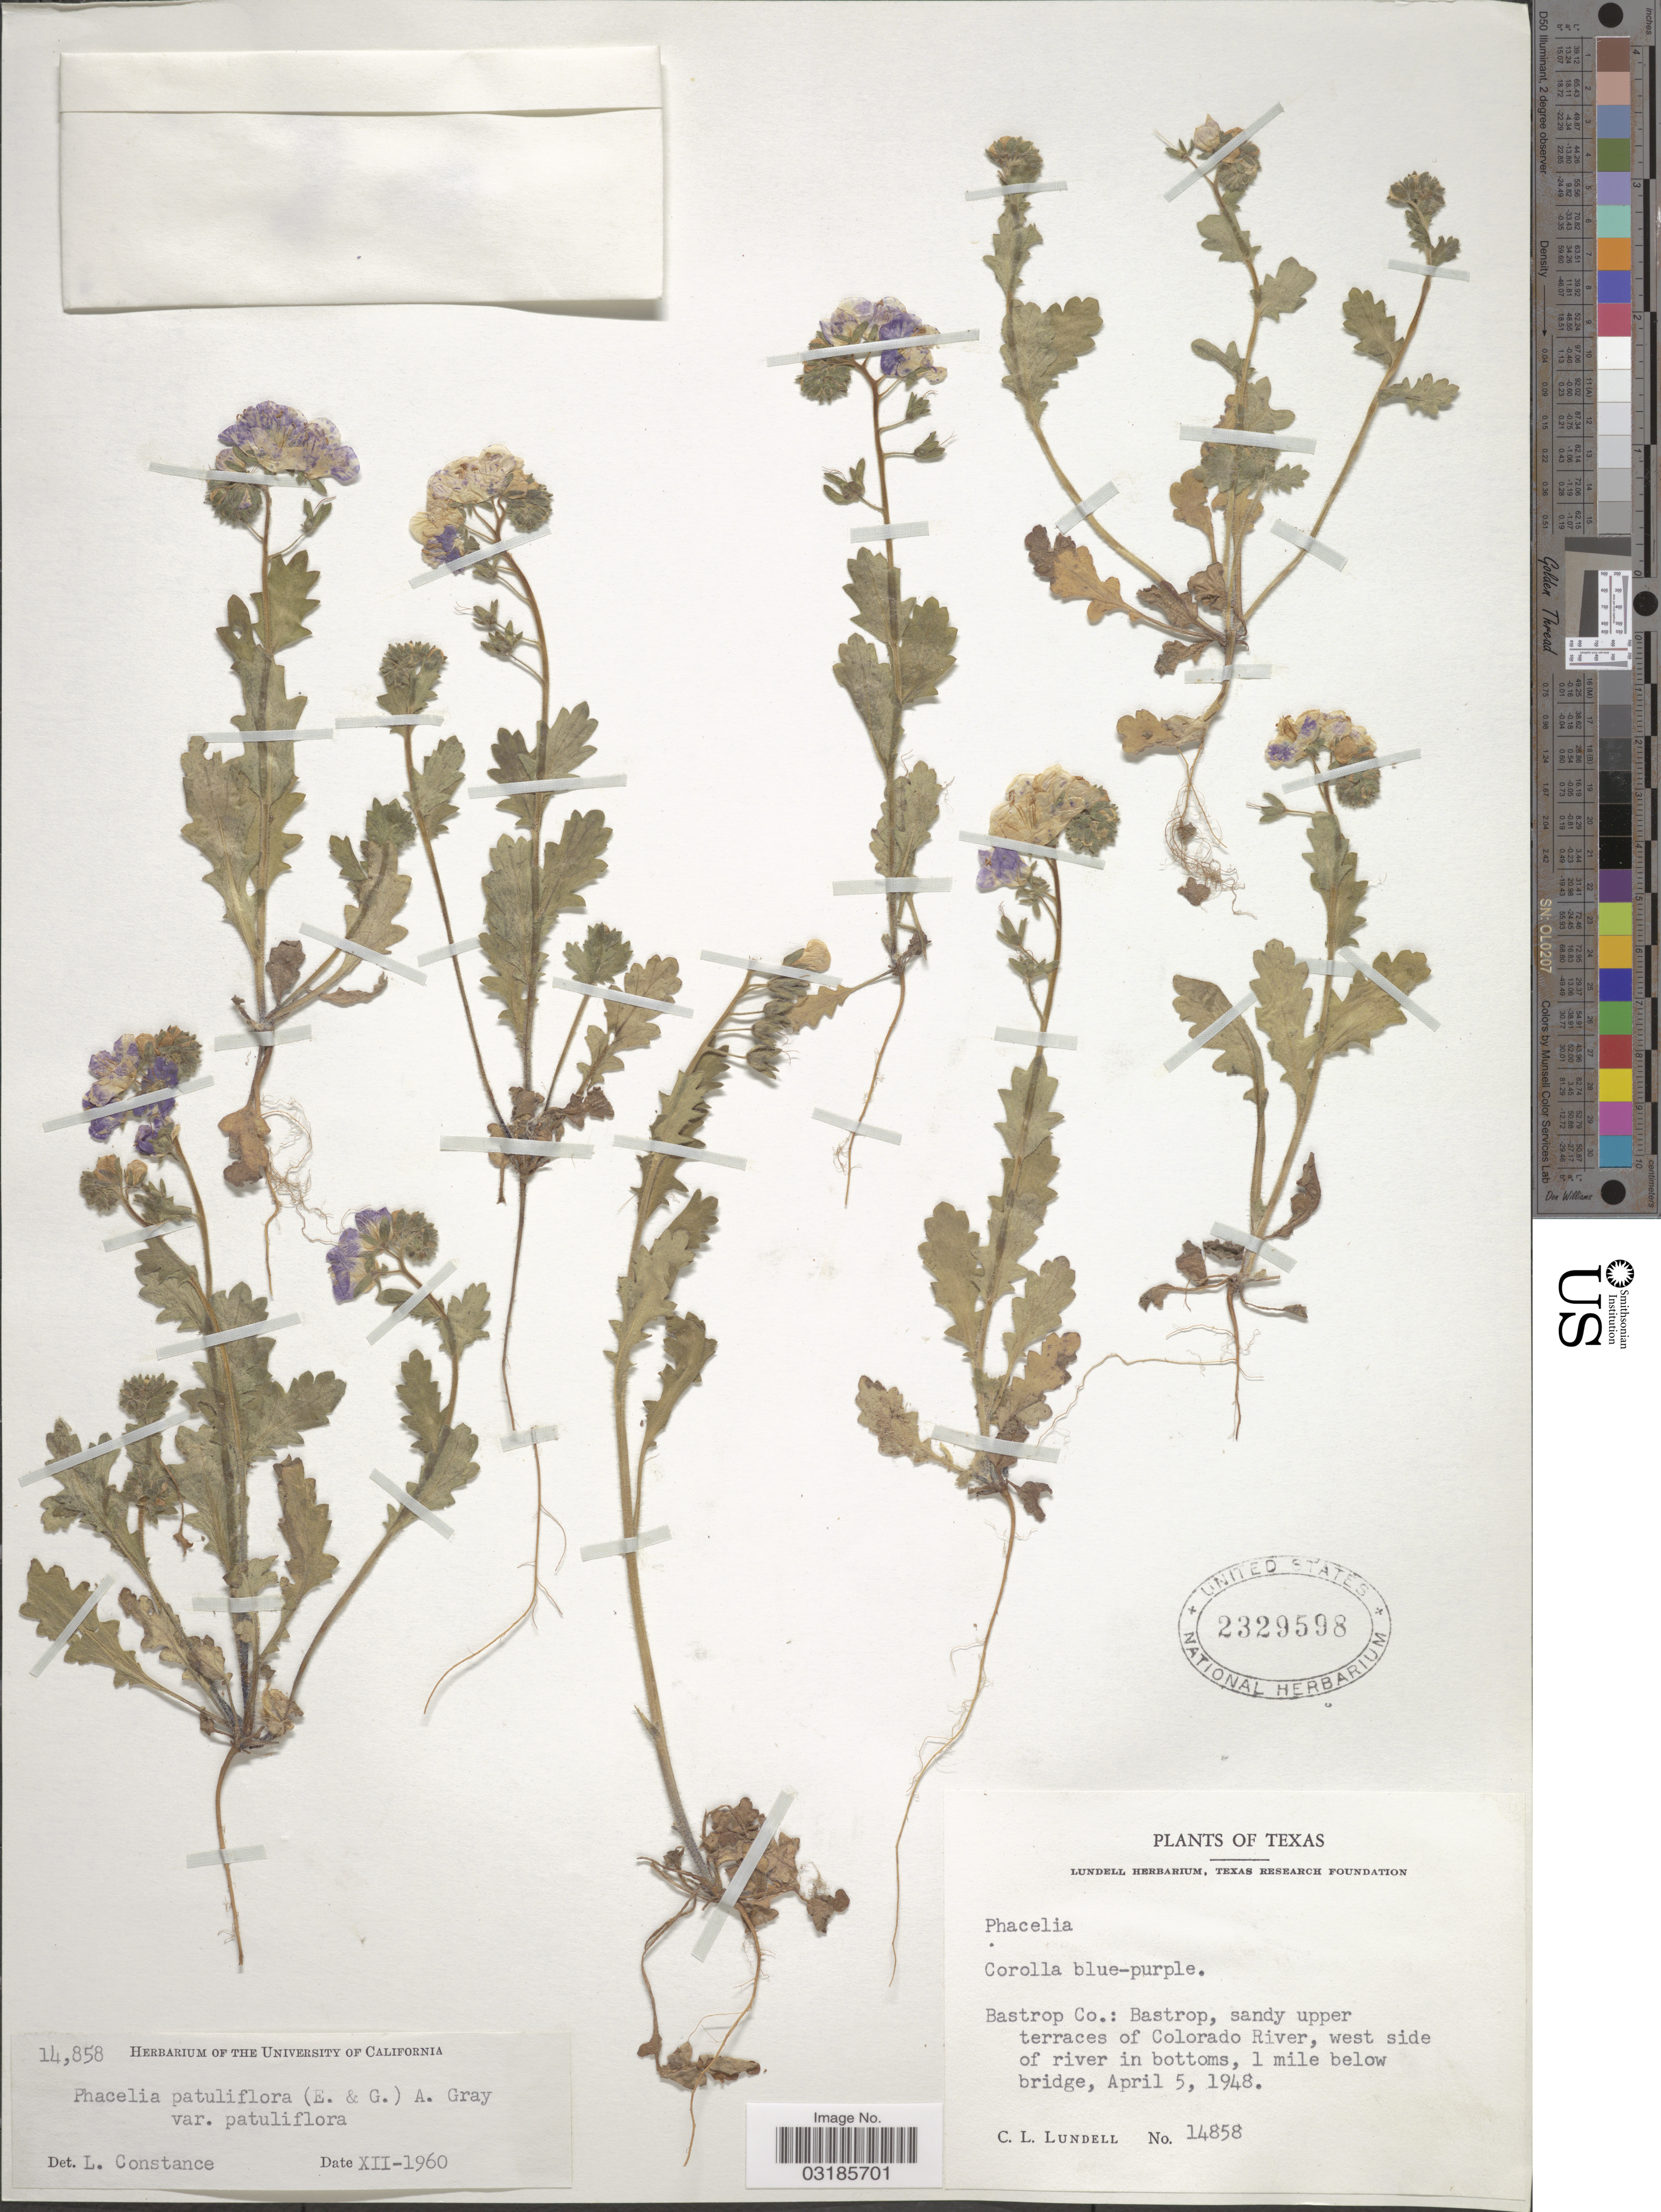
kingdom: Plantae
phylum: Tracheophyta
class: Magnoliopsida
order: Boraginales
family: Hydrophyllaceae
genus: Phacelia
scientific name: Phacelia patuliflora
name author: (Engelm. & A. Gray) A. Gray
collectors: C. L. Lundell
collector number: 14858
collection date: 1948-04-05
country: United States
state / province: Texas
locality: Bastrop Co.: Bastrop, sandy upper terraces of Colorado River, west side of river in bottoms, 1 mile below bridge.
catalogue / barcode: US 2329598